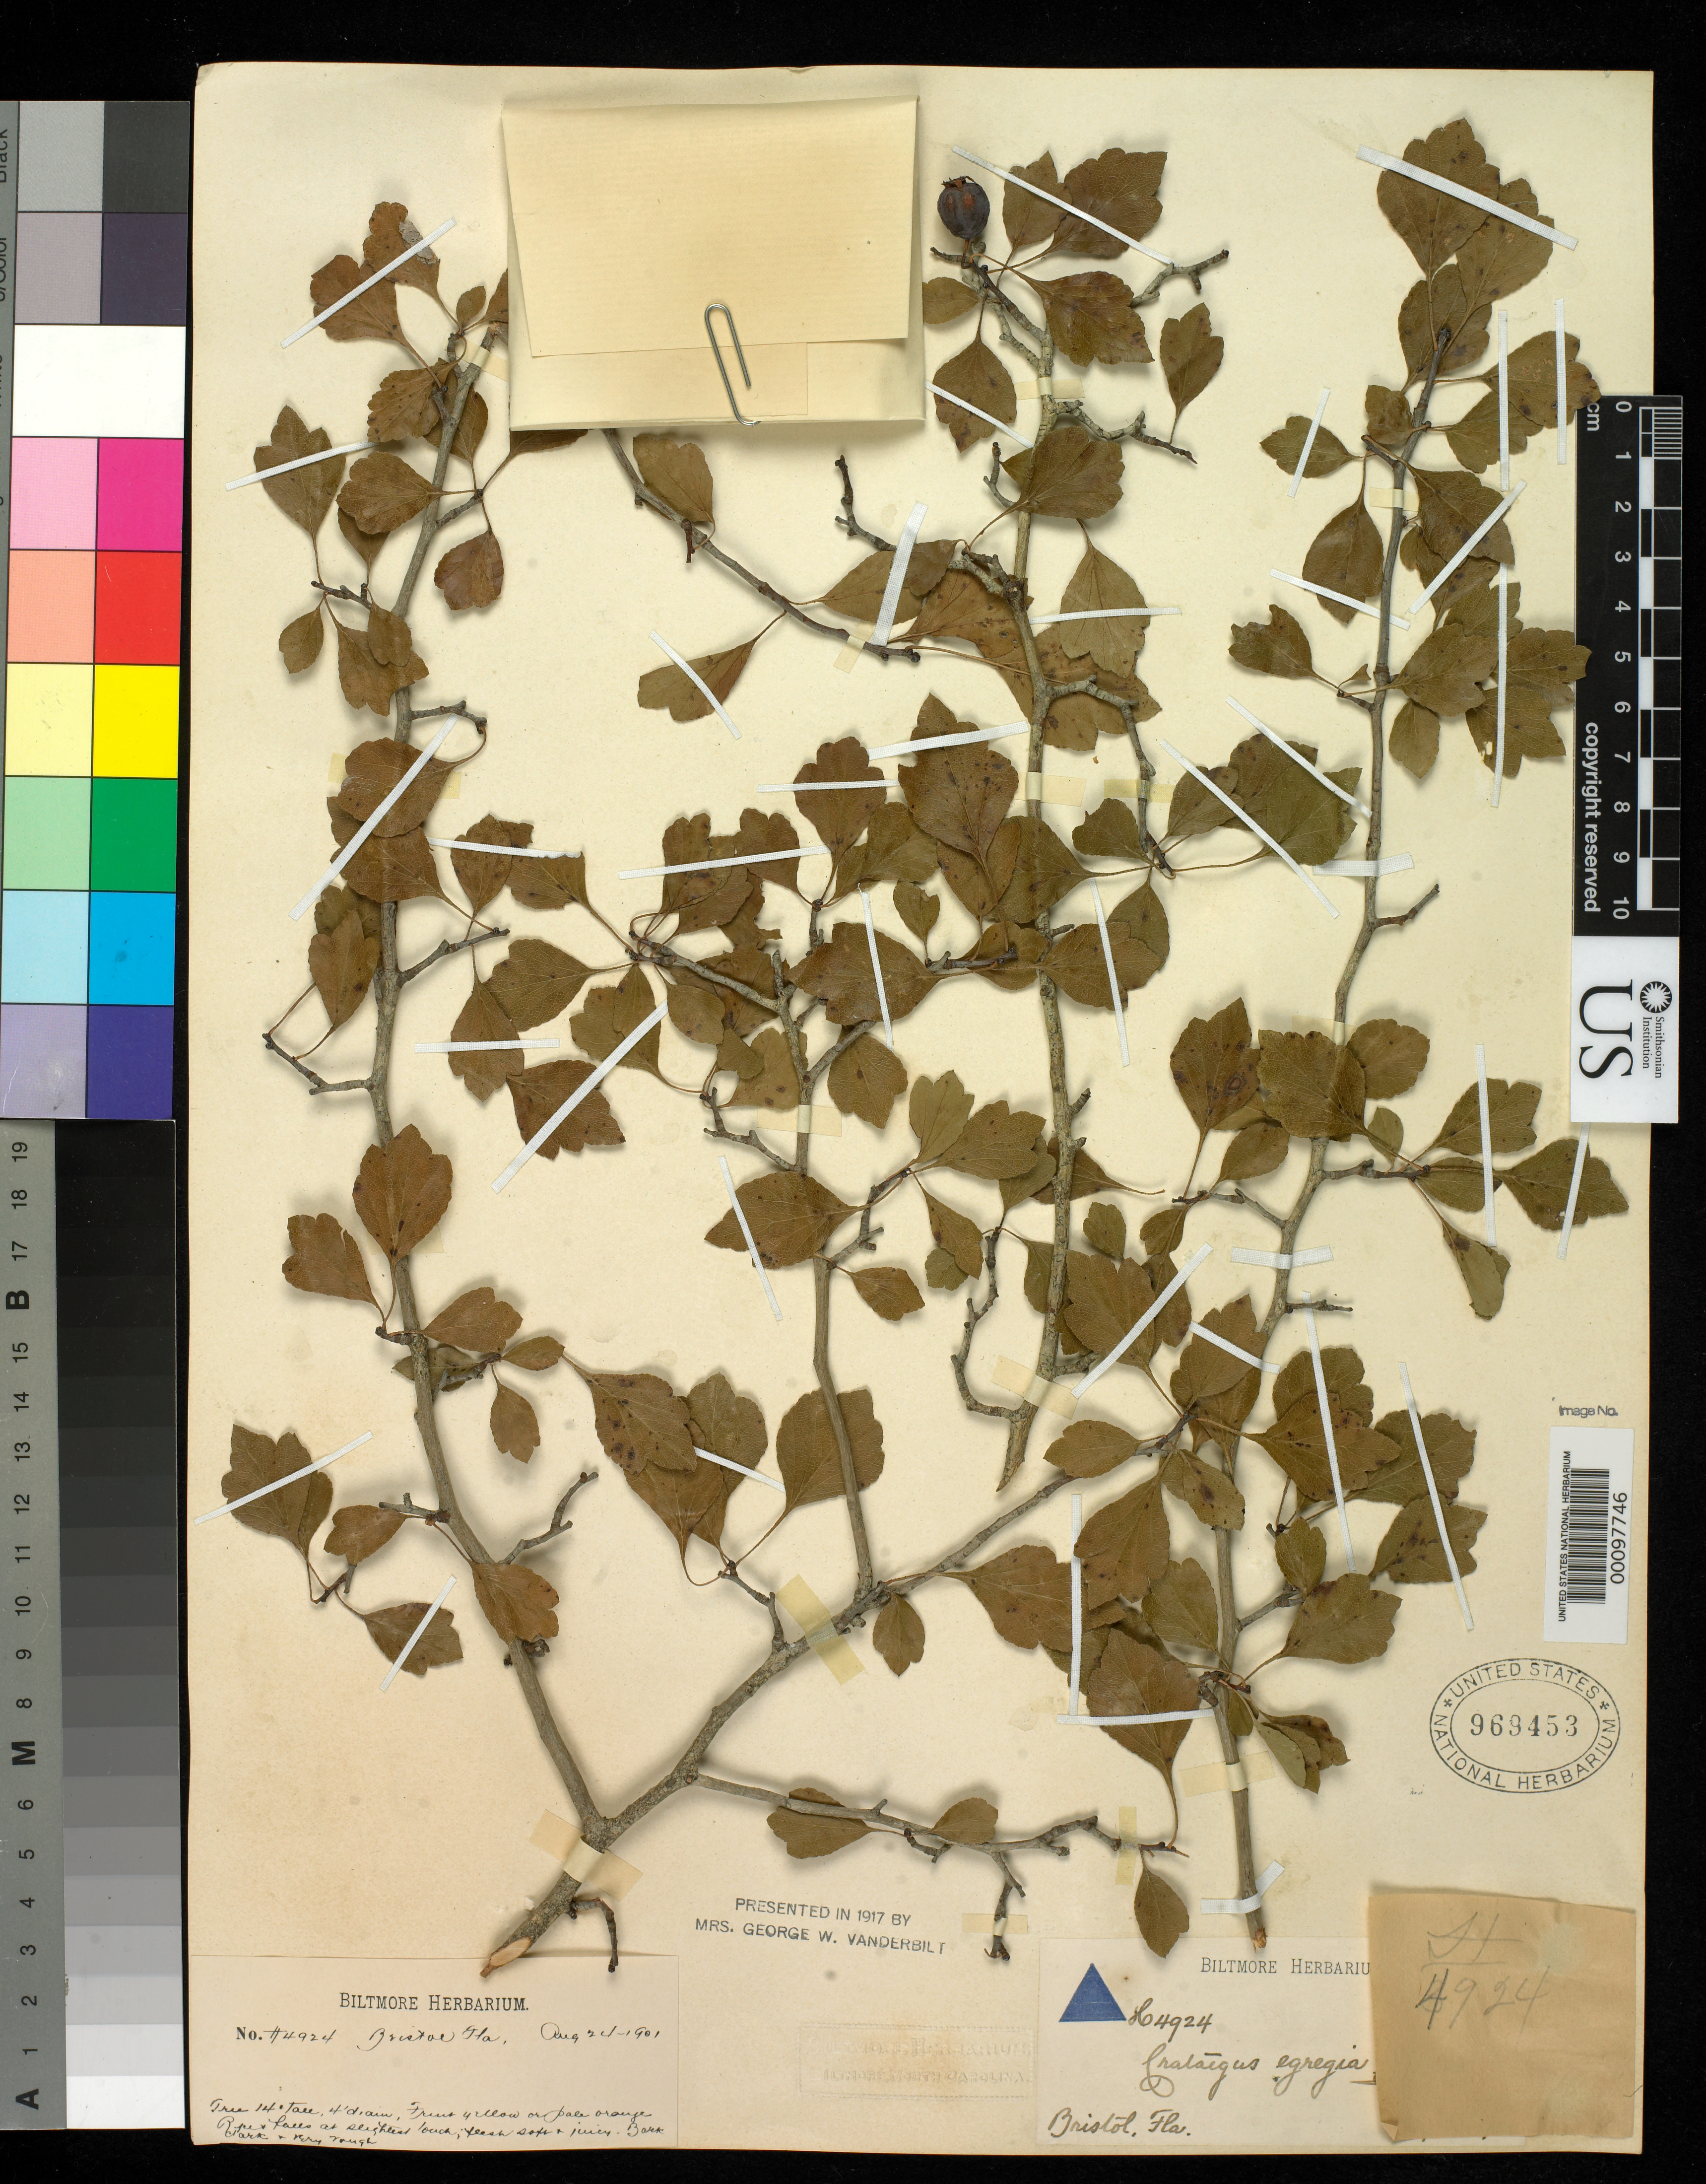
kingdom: Plantae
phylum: Tracheophyta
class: Magnoliopsida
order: Rosales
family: Rosaceae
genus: Crataegus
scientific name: Crataegus egregia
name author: Beadle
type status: Holotype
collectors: ex herb. Biltmore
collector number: H 4924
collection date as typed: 24 Aug 1901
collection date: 1901-08-24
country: United States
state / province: Florida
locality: Bristol.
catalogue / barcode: US 969453